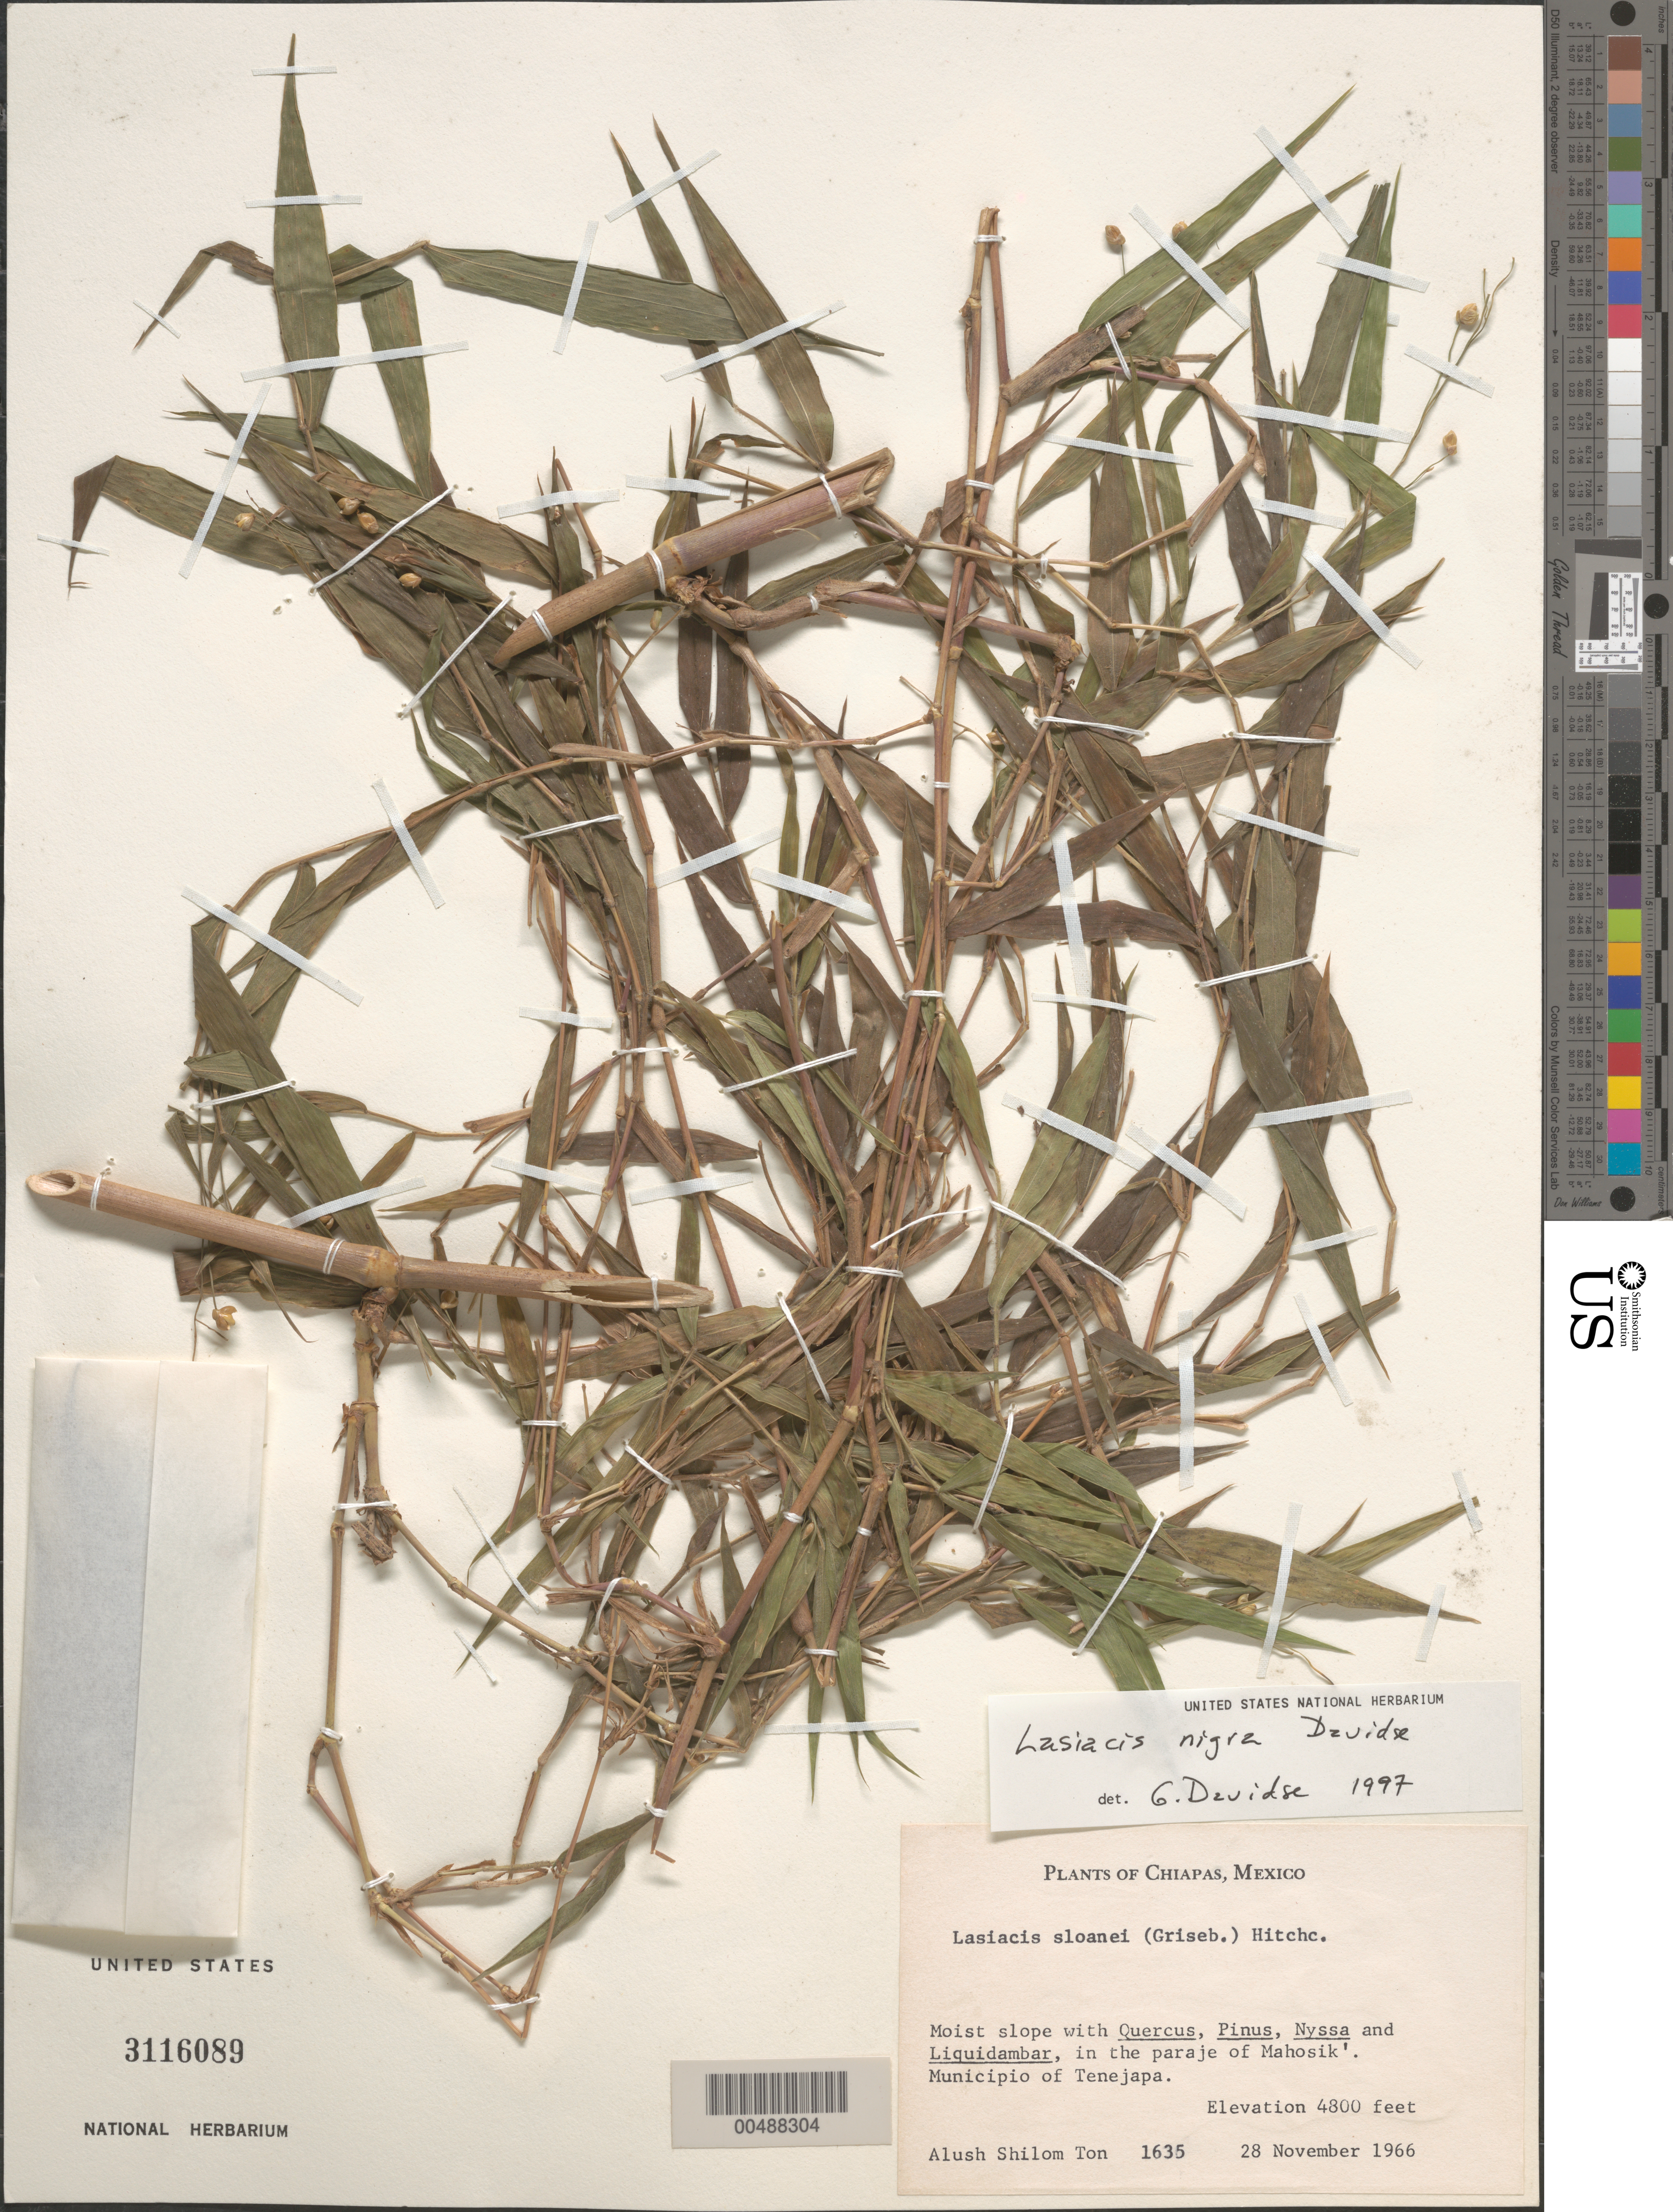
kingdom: Plantae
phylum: Tracheophyta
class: Liliopsida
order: Poales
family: Poaceae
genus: Lasiacis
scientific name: Lasiacis maxonii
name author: Swallen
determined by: Davidse, Gerrit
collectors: A. S. Ton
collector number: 1635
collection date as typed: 28 Nov 1966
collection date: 1966-11-28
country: Mexico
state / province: Chiapas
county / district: Tenejapa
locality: In the paraje of Mahosik'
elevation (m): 1463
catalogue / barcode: US 3116089